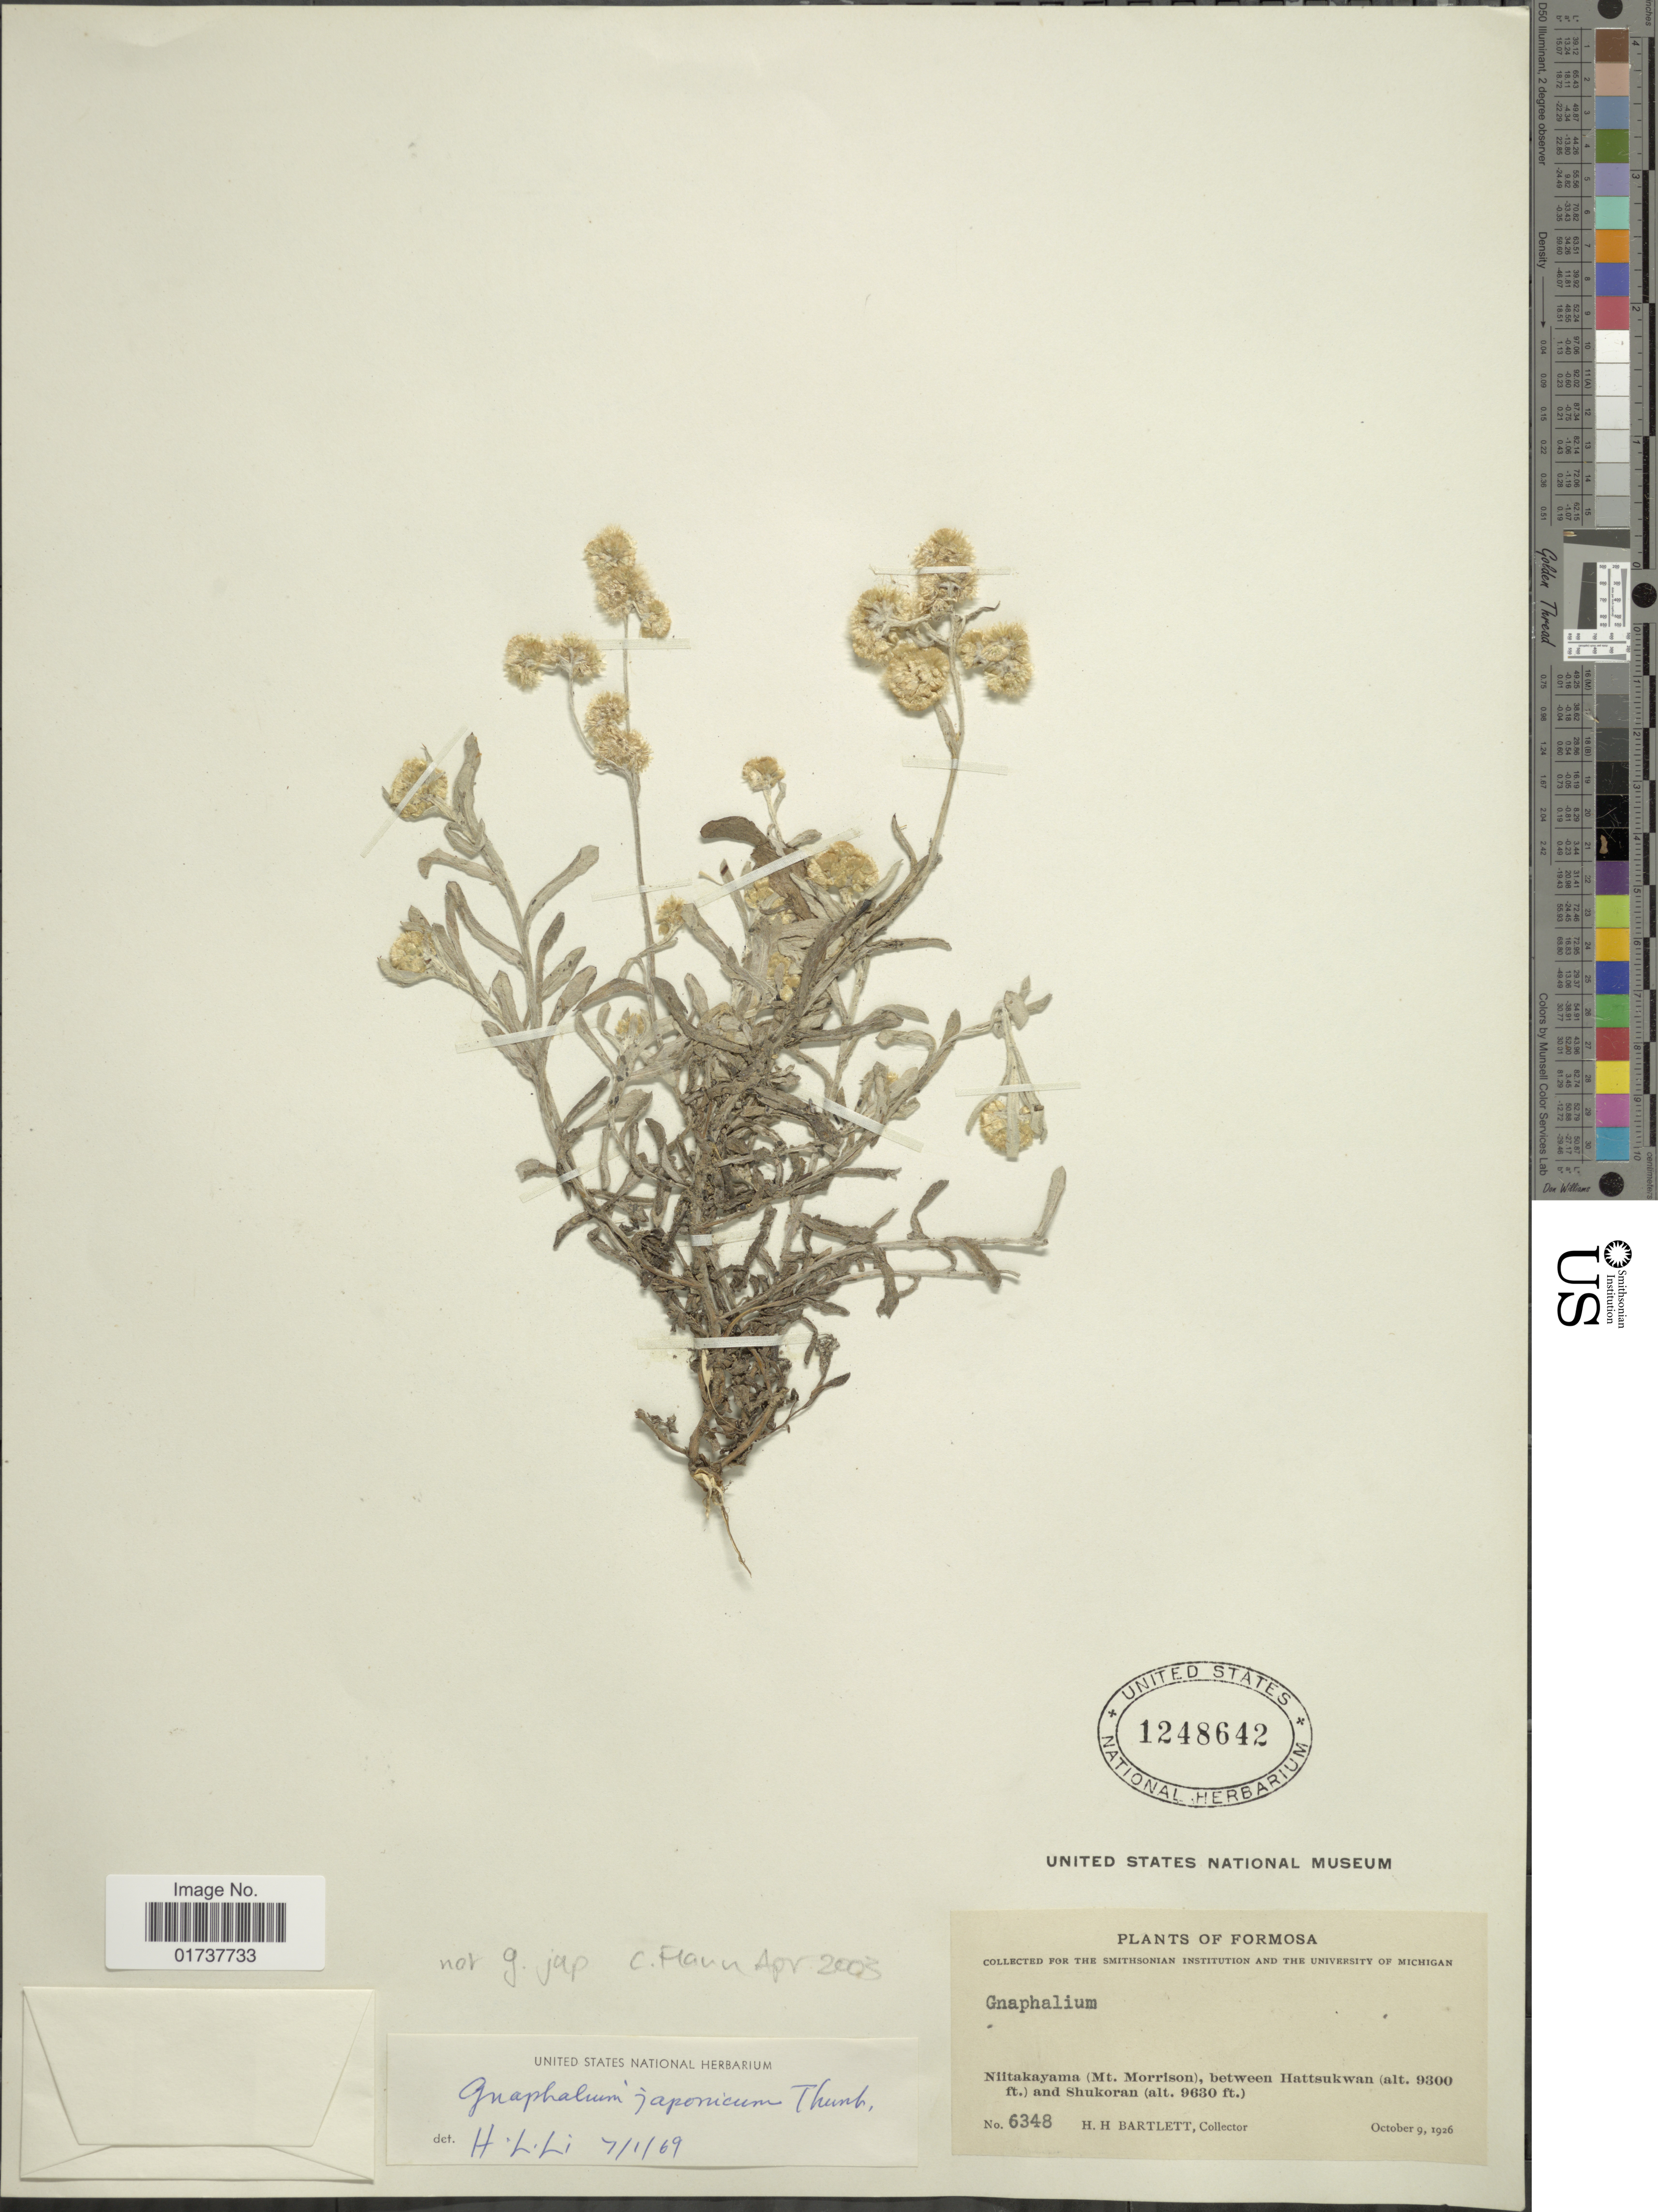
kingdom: Plantae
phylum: Tracheophyta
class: Magnoliopsida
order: Asterales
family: Asteraceae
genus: Gnaphalium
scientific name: Gnaphalium sp.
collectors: H. H. Bartlett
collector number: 6348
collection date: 1926-10-09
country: Taiwan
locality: Formosa, Niitakayama (Mt. Morrison), between Hattsukwan and Shukoran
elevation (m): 2935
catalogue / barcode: US 1248642